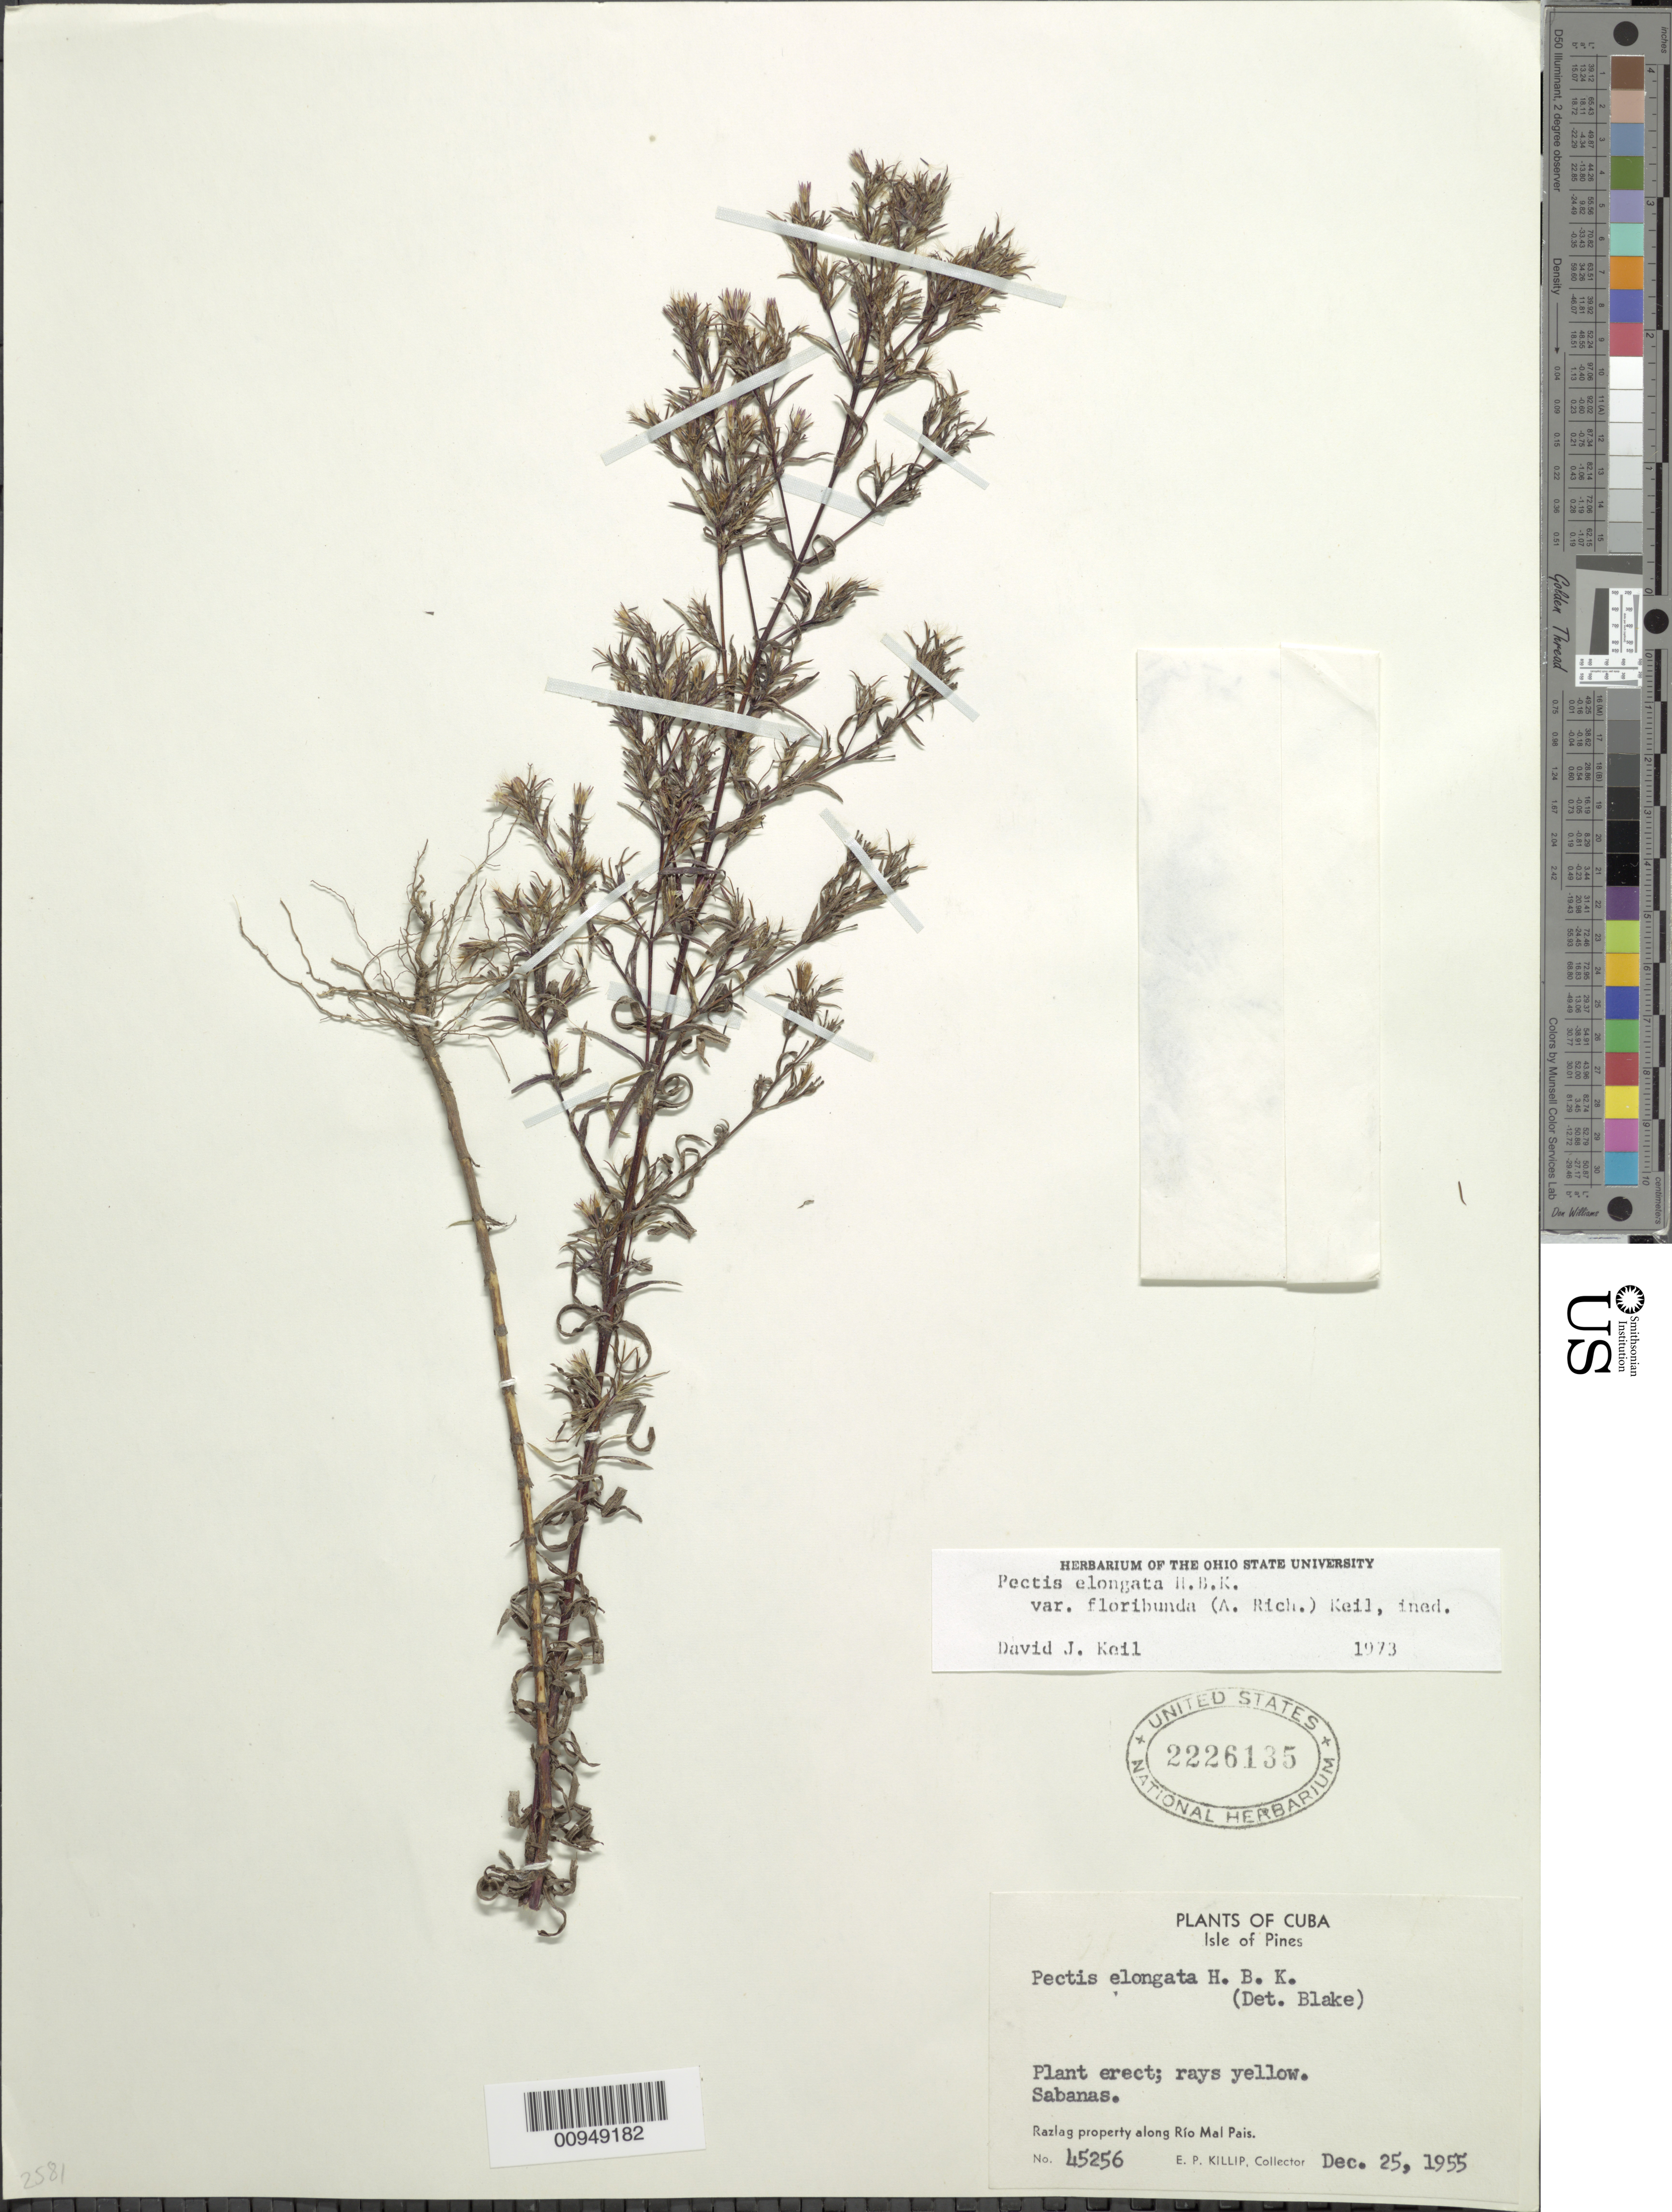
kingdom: Plantae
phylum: Tracheophyta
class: Magnoliopsida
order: Asterales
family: Asteraceae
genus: Pectis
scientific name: Pectis elongata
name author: Kunth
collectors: E. P. Killip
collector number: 45256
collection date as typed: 25 Dec 1955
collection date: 1955-12-25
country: Cuba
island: Cuba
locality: Razlag Property along Río Mal Pais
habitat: Sabannas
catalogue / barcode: US 2226135